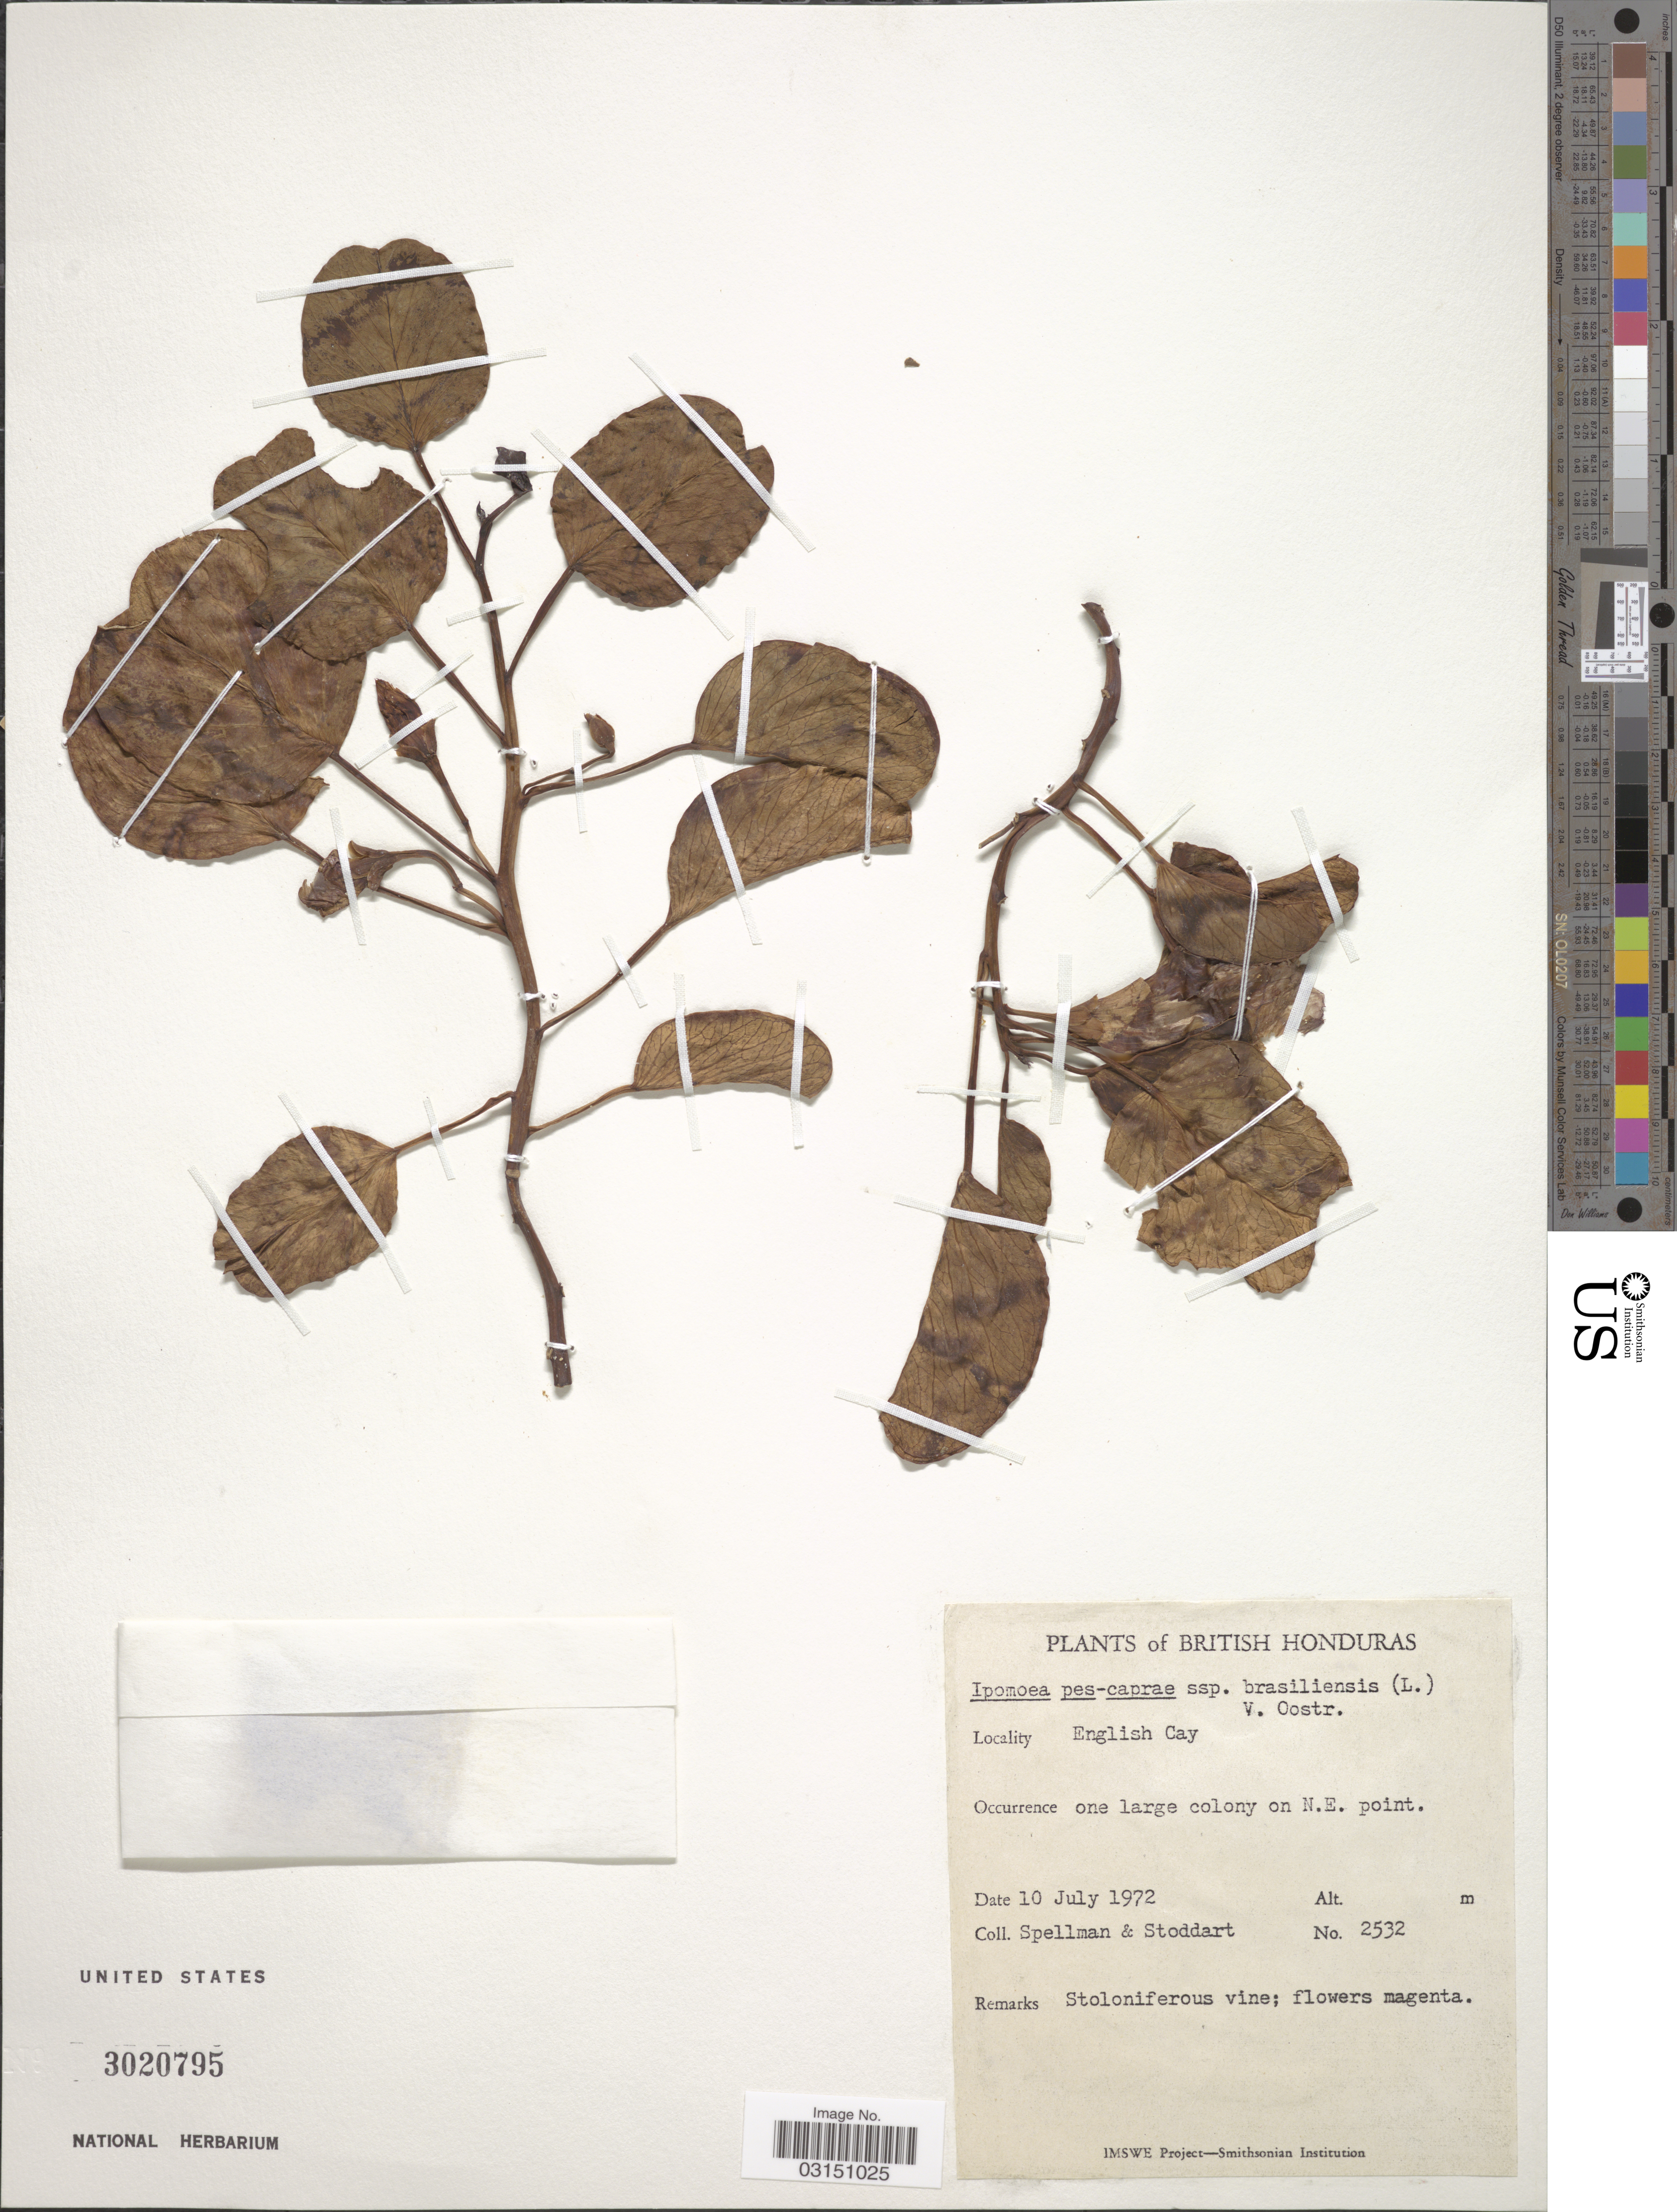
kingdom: Plantae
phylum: Tracheophyta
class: Magnoliopsida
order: Solanales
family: Convolvulaceae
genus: Ipomoea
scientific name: Ipomoea pes-caprae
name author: (L.) R. Br.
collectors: Spellman, -- & -. Stoddart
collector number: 2532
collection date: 1972-07-10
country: Belize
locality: British Honduras. English Cay, one large colony on N.E. point.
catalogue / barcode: US 3020795